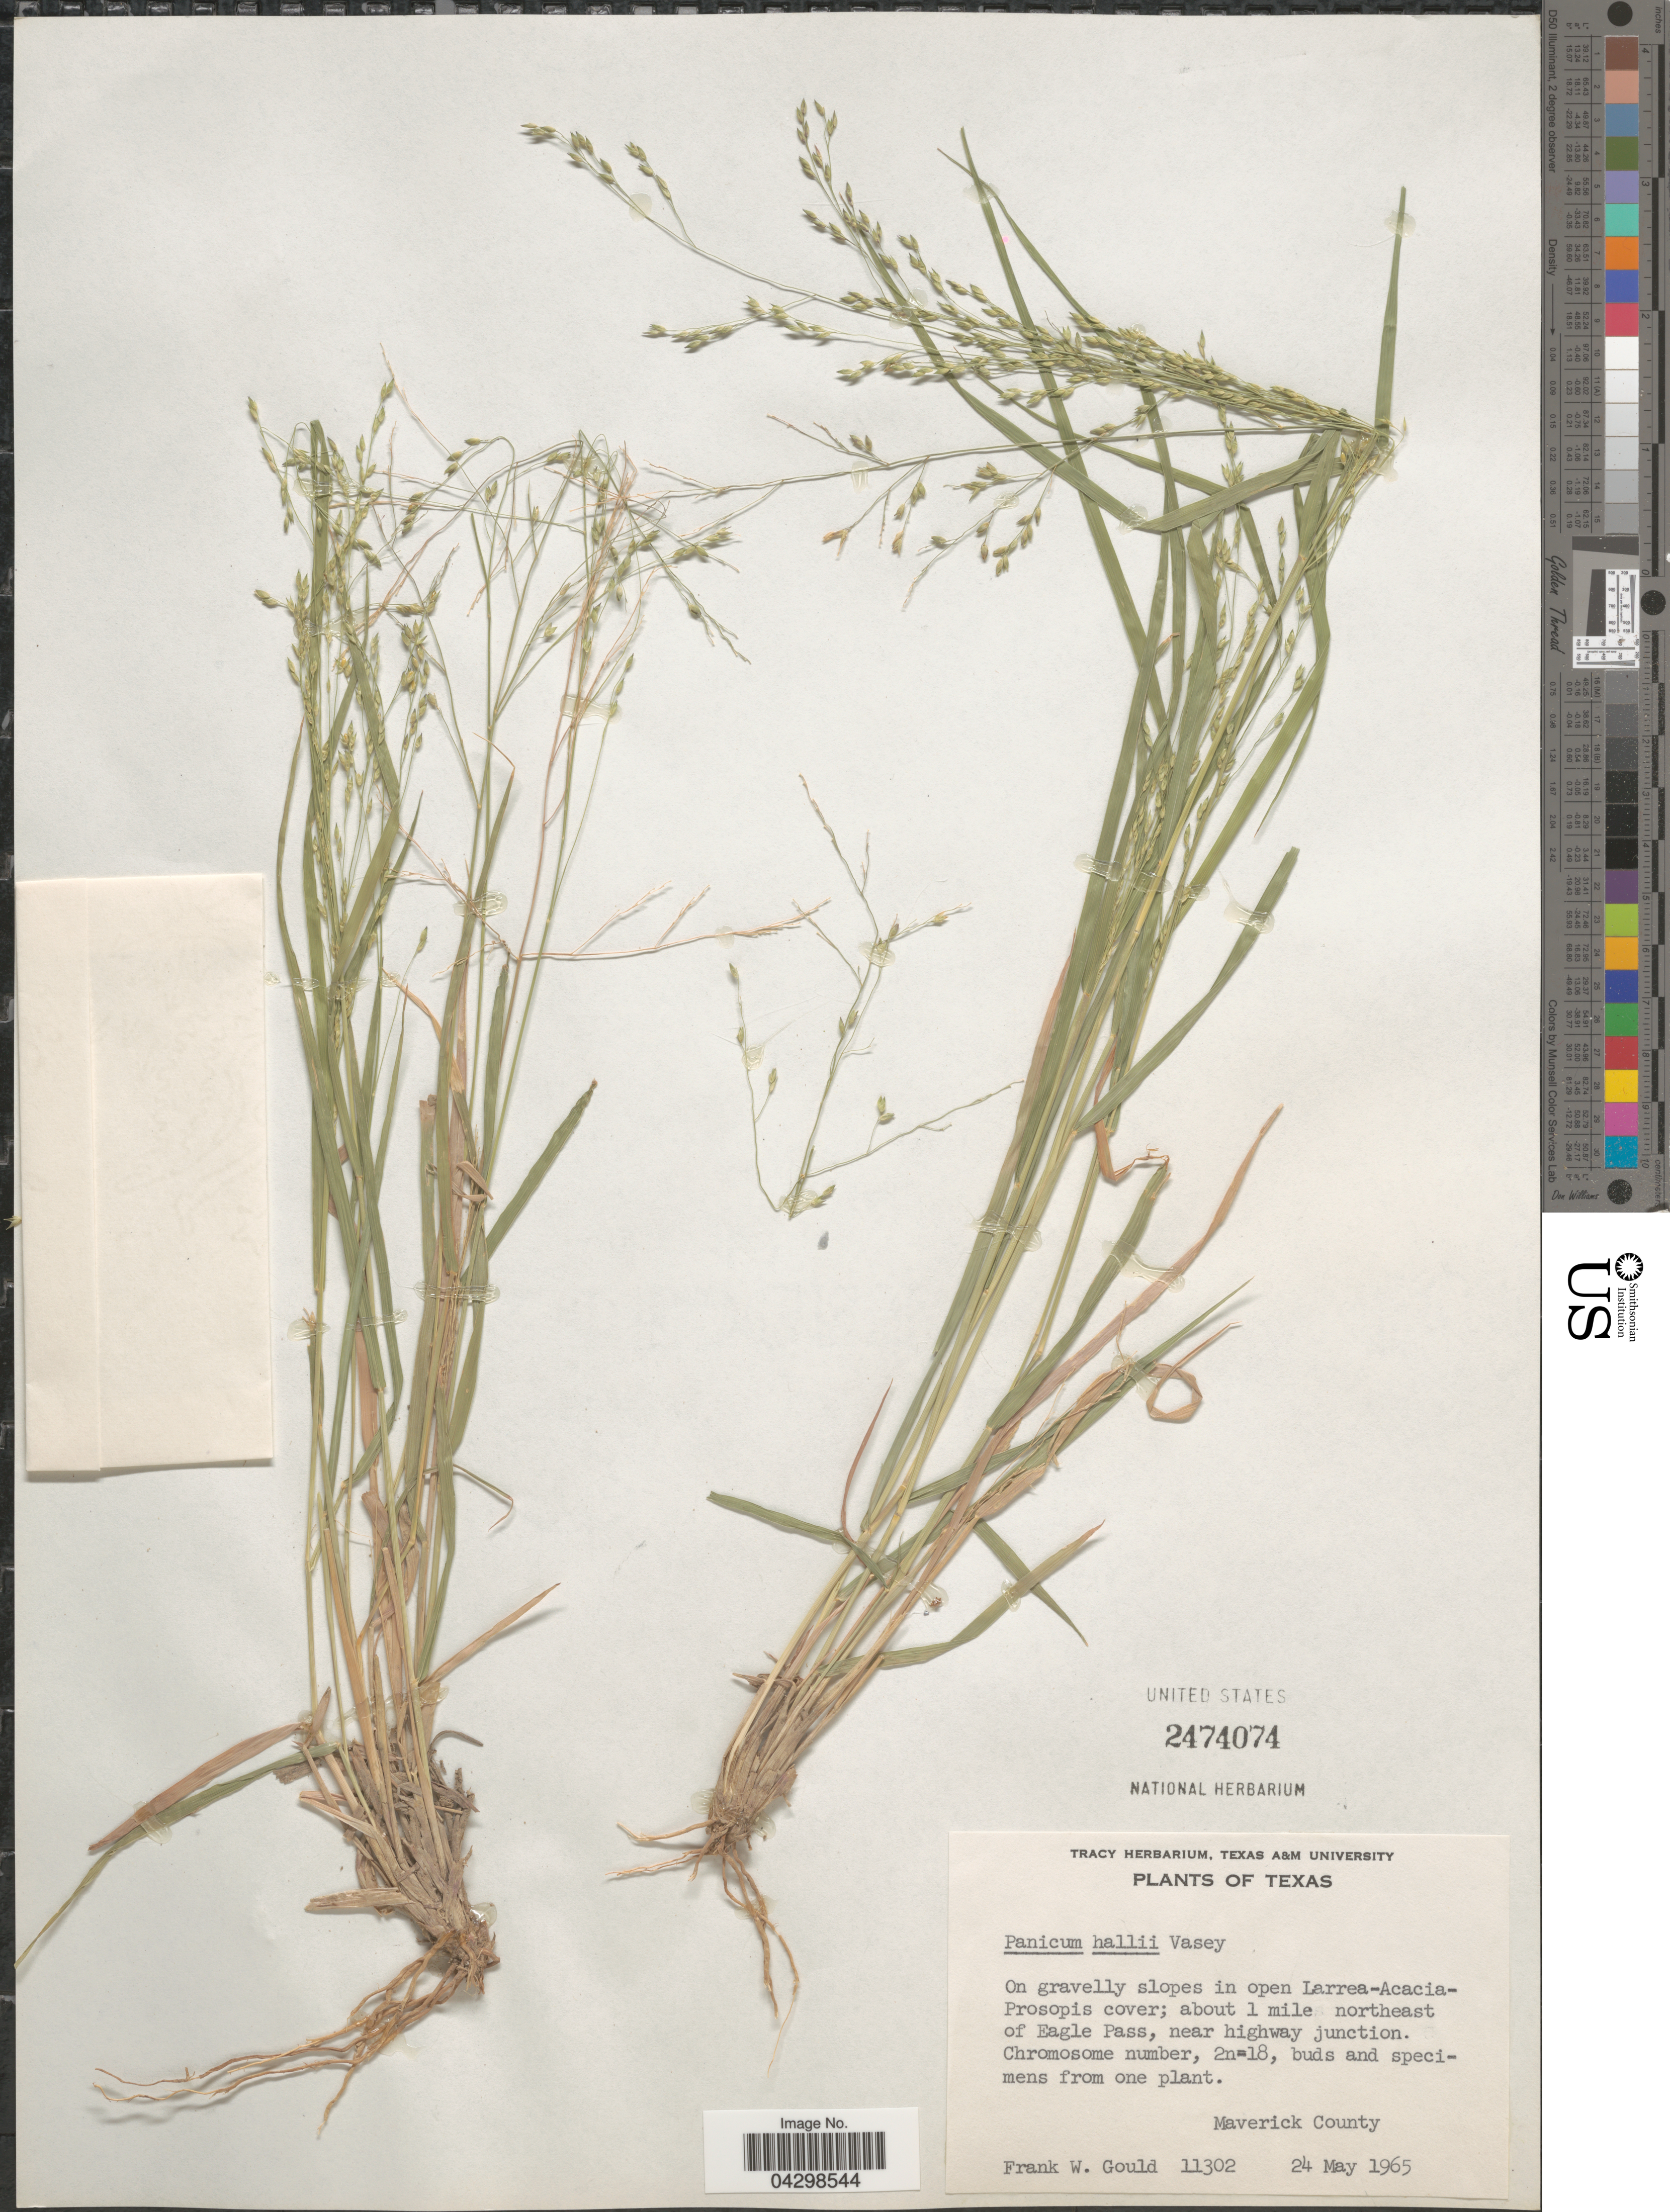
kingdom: Plantae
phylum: Tracheophyta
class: Liliopsida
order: Poales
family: Poaceae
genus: Panicum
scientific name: Panicum hallii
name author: Vasey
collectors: F. W. Gould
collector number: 11302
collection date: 1965-05-24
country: United States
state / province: Texas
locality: About 1 mile northeast of Eagle Pass, near highway junction. Maverick County.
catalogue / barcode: US 2474074